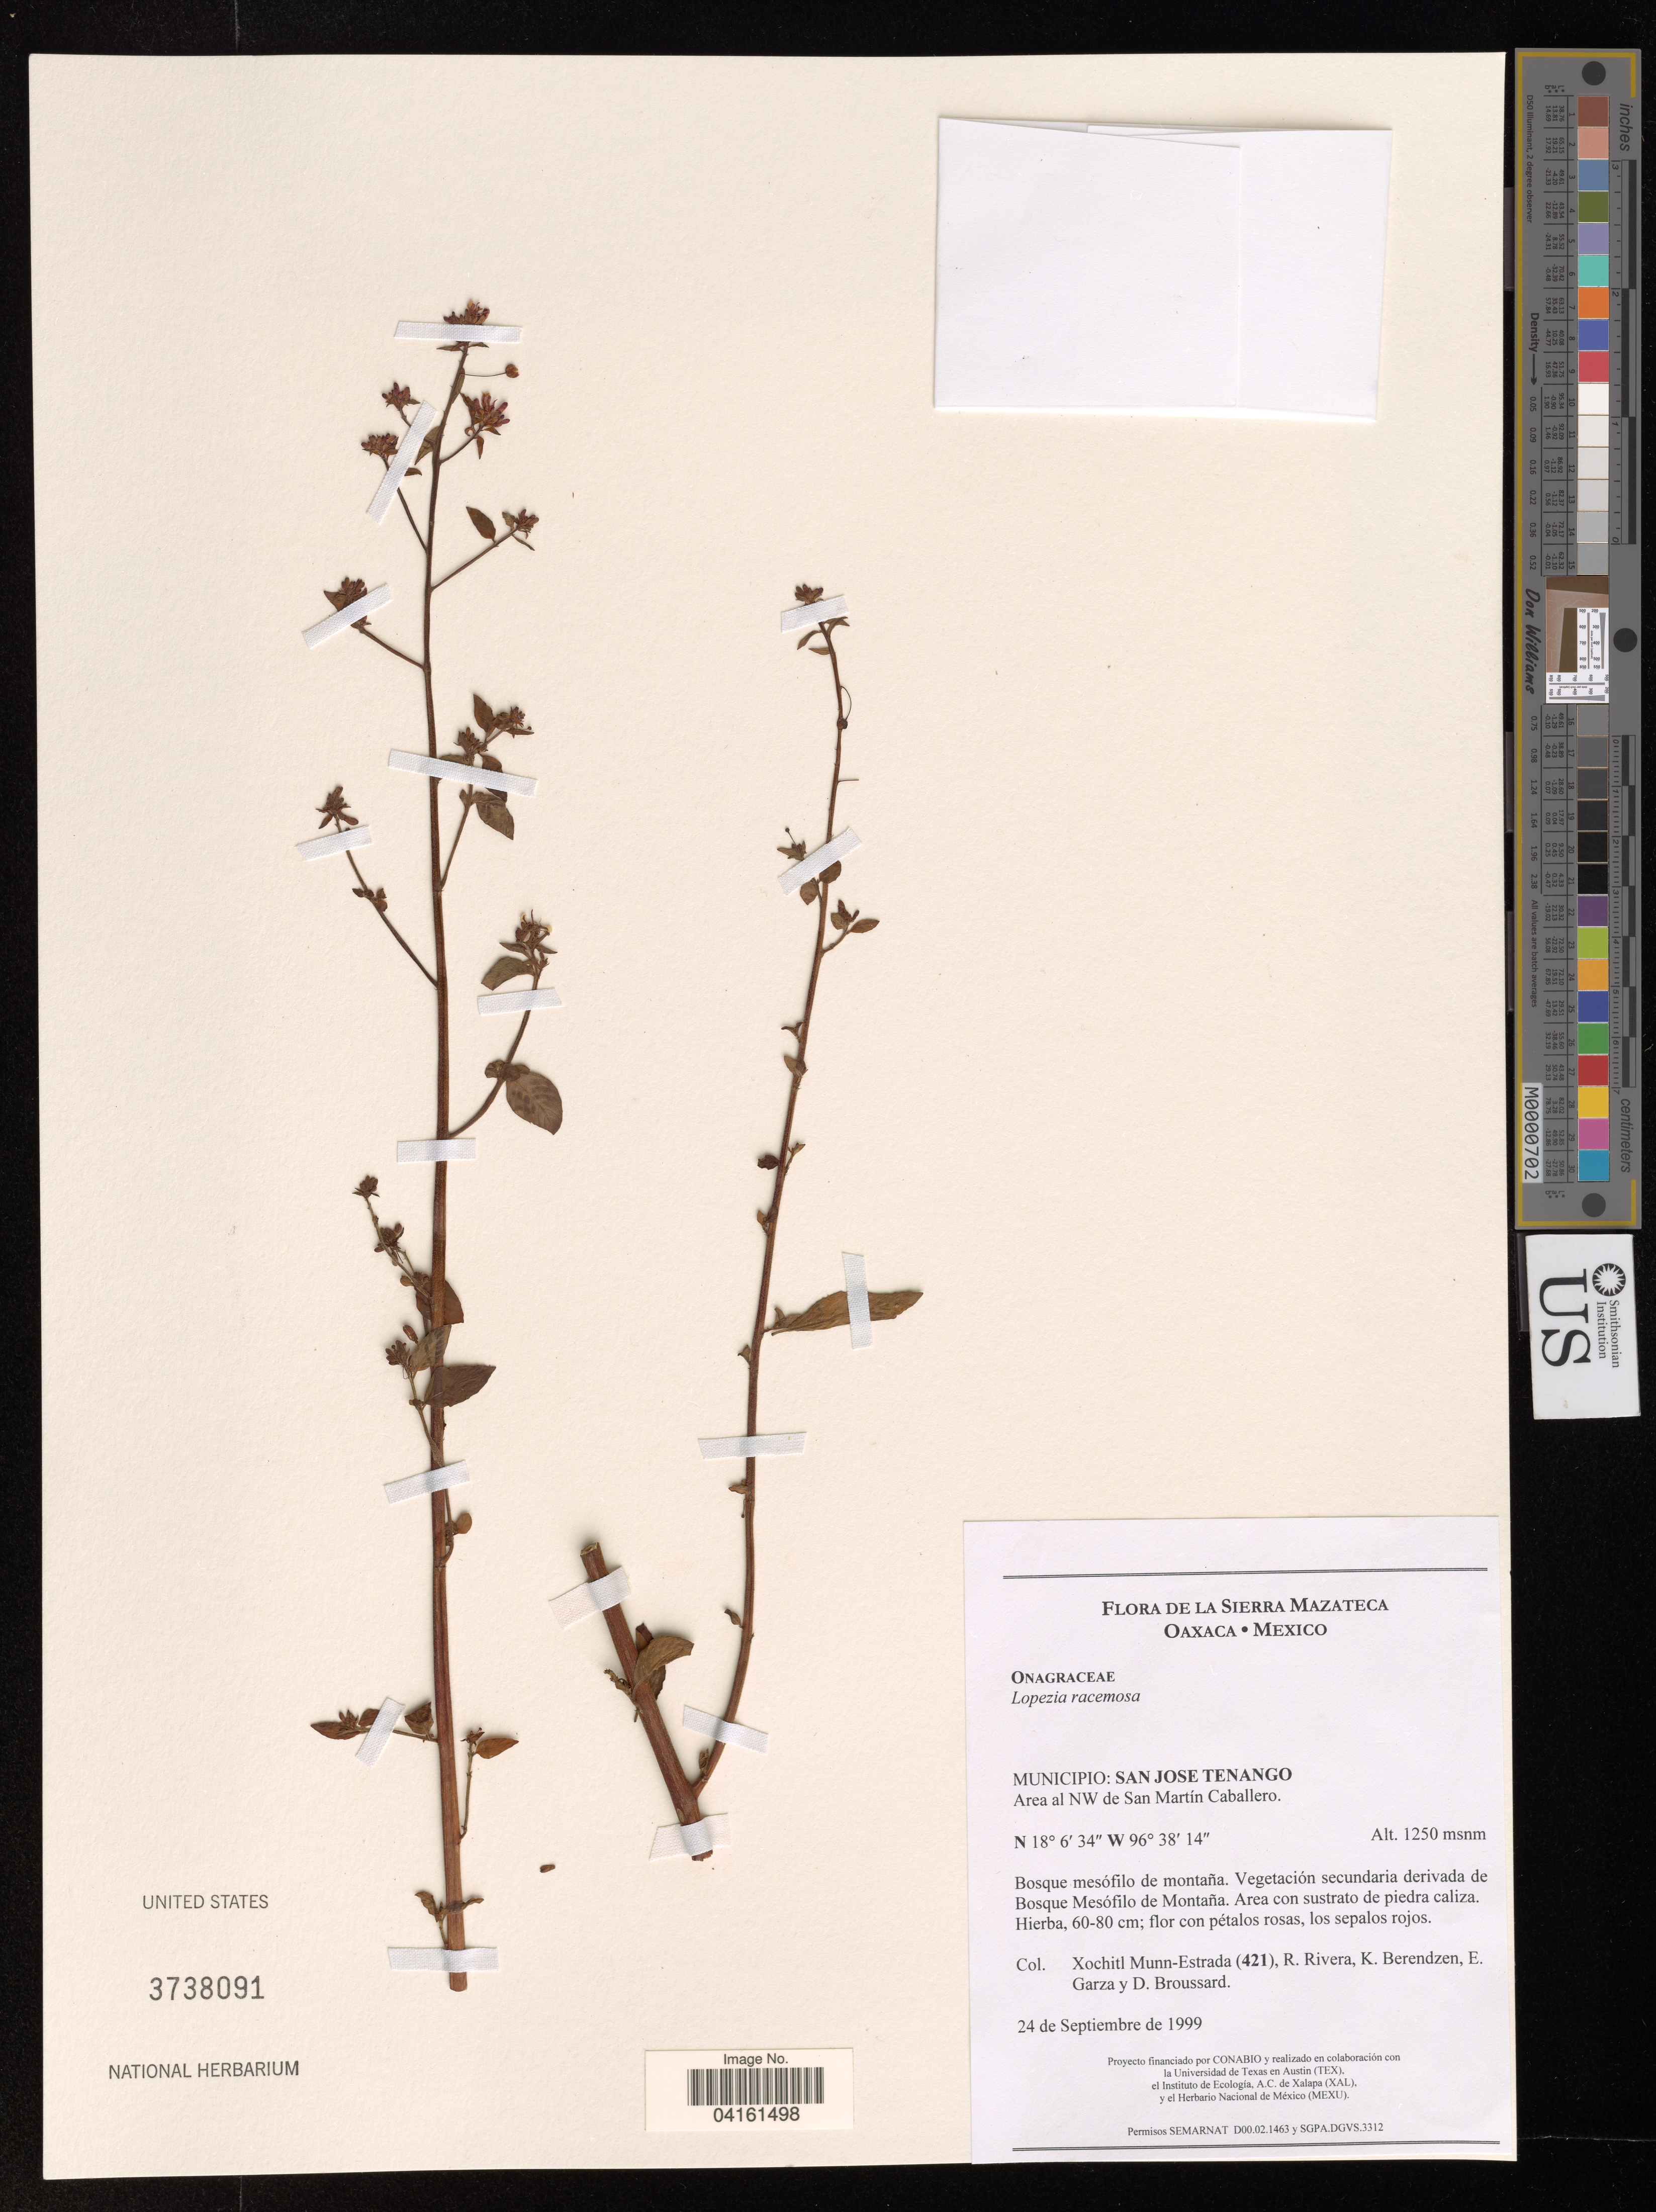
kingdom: Plantae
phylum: Tracheophyta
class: Magnoliopsida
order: Myrtales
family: Onagraceae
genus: Lopezia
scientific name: Lopezia racemosa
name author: Cav.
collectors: X. Munn-Estrada, R. Rivera, K. Berendzen, E. Garza & D. Broussard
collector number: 421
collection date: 1999-09-24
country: Mexico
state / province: Oaxaca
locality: La Sierra Mazateca. Municipio: San Jose Tenango. Area al NW de San Martín Caballero.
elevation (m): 1250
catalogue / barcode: US 3738091